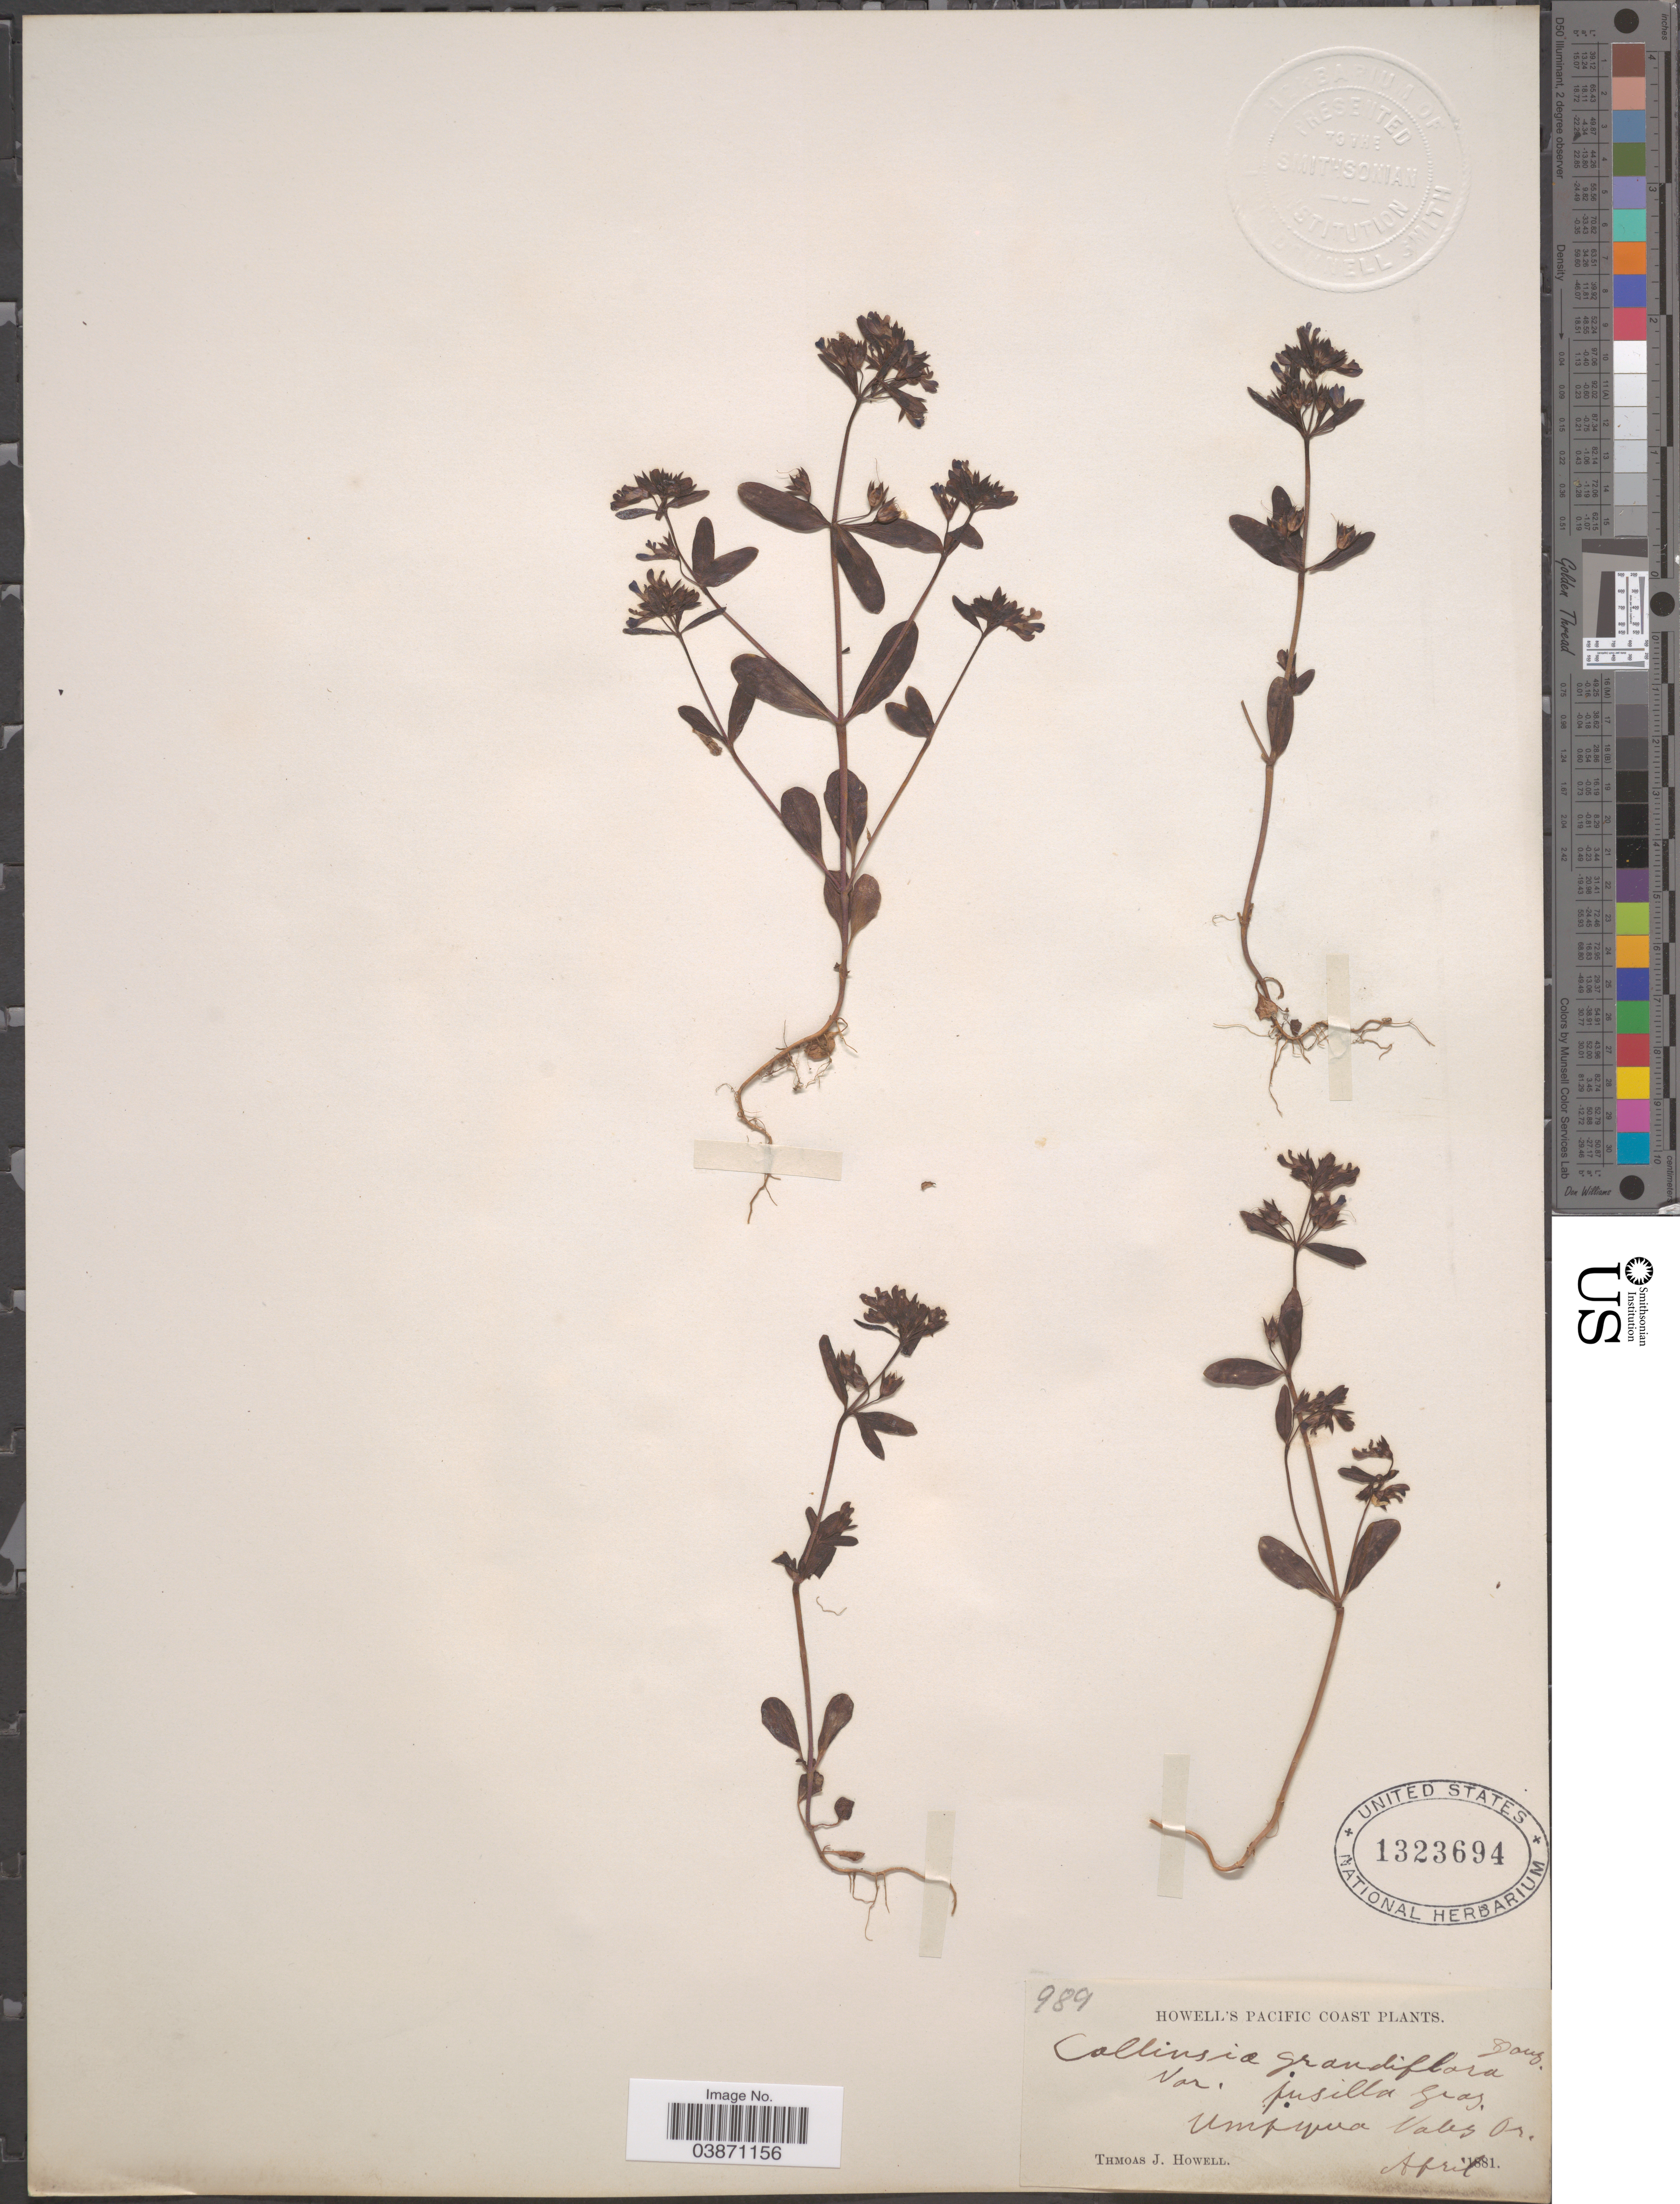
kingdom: Plantae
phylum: Tracheophyta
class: Magnoliopsida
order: Lamiales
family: Plantaginaceae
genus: Collinsia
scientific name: Collinsia grandiflora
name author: Lindl.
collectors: T. J. Howell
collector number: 989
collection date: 1881-04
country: United States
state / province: Oregon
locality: Howell's Pacific Coast. Umpqua Vales.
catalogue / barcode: US 1323694